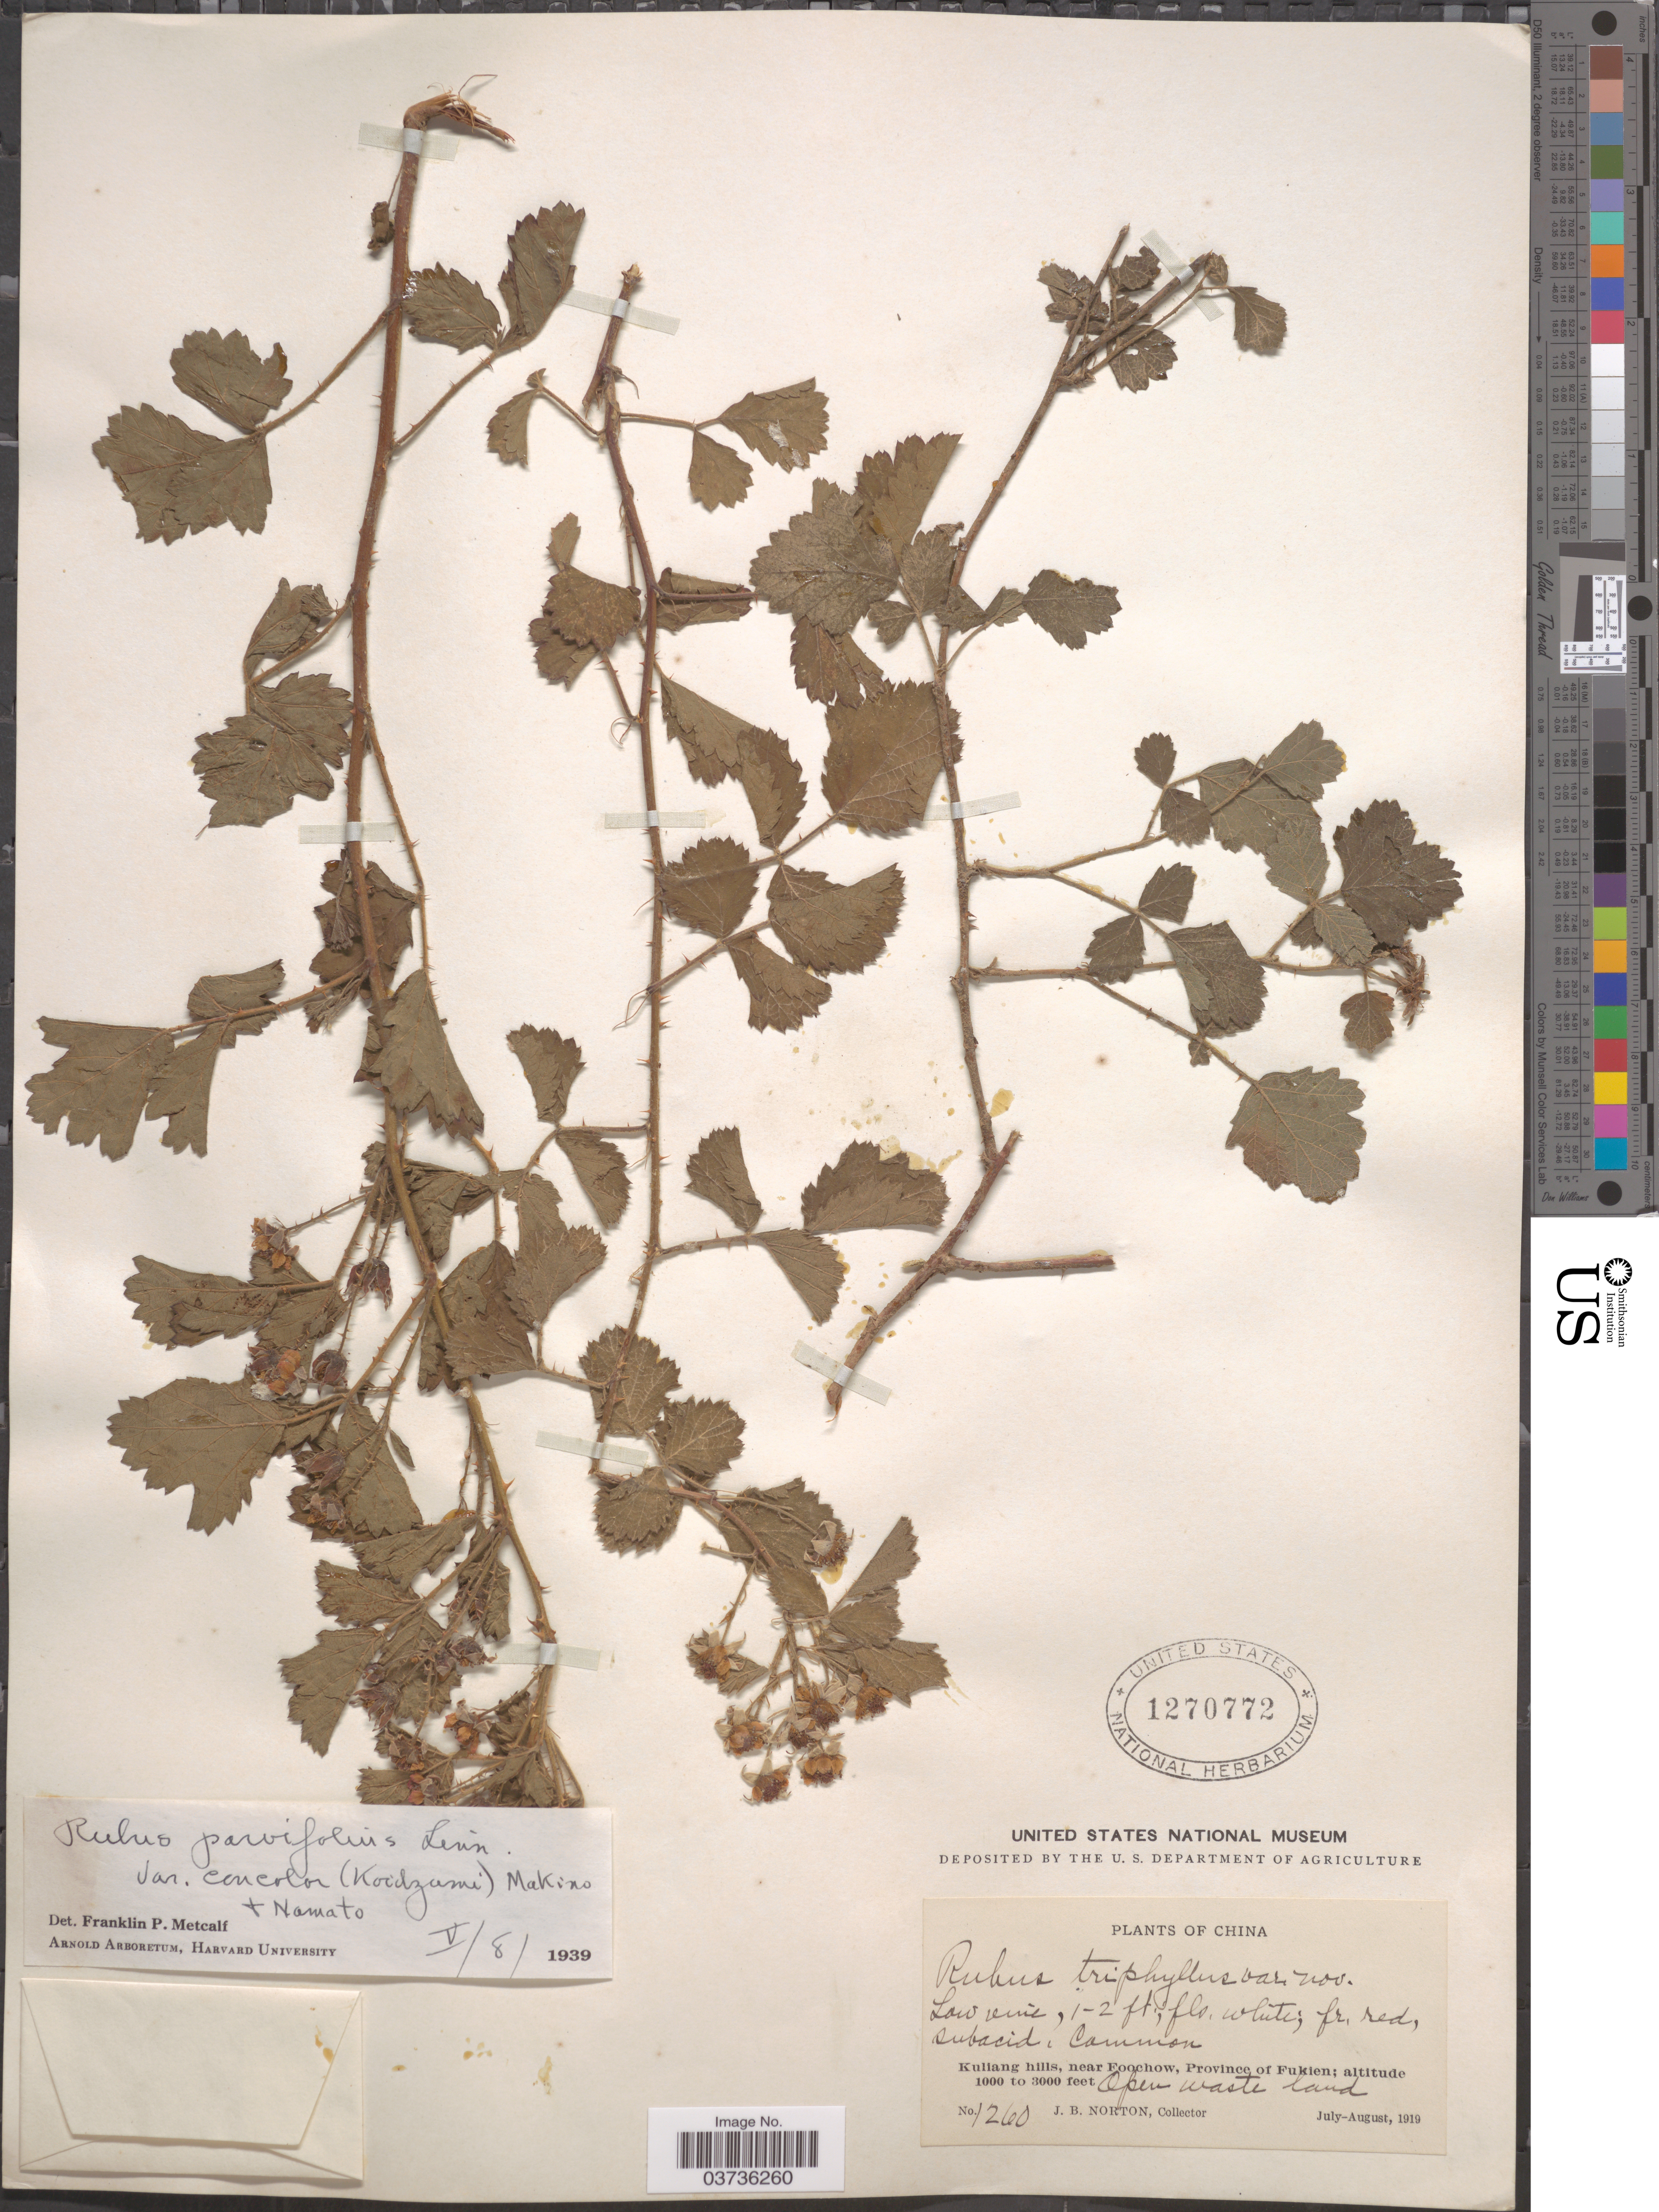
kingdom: Plantae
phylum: Tracheophyta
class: Magnoliopsida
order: Rosales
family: Rosaceae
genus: Rubus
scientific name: Rubus parvifolius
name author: L.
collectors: J. B. Norton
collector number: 1260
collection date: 1919-07/1919-08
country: China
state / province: Fujian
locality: Kuliang hills, near Foochow, Province of Fukien.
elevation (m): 305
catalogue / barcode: US 1270772